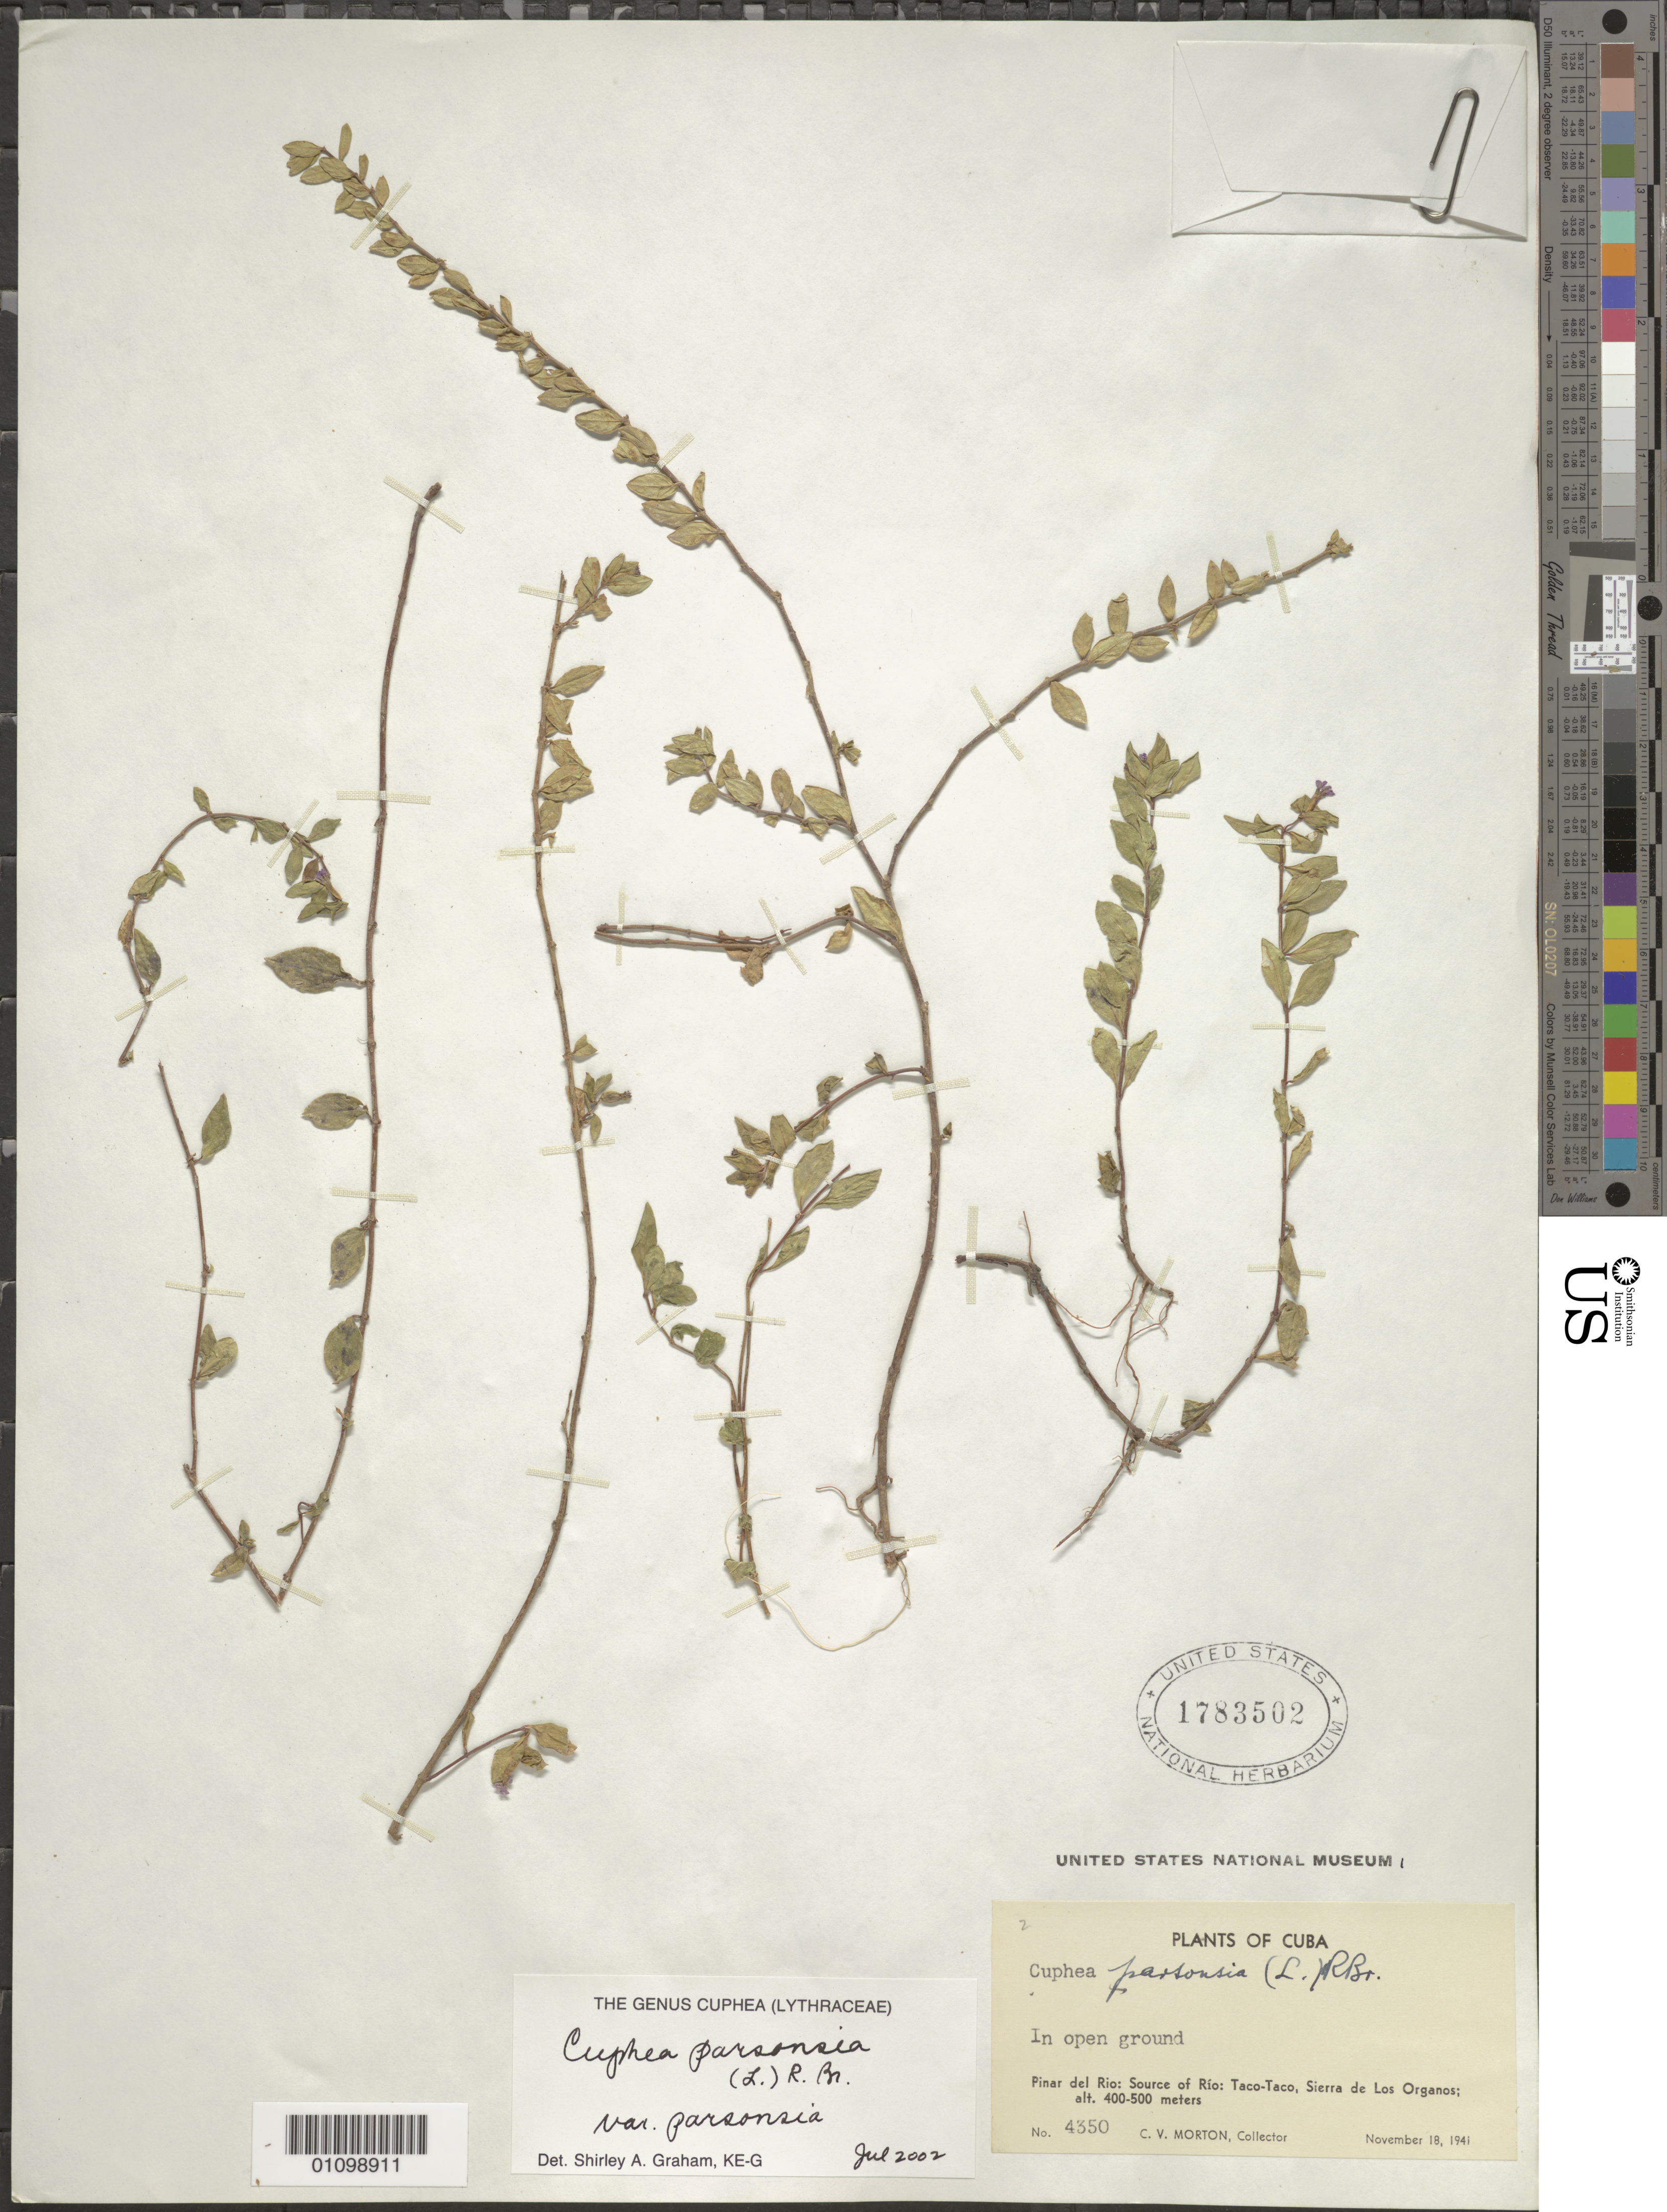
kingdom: Plantae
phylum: Tracheophyta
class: Magnoliopsida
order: Myrtales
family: Lythraceae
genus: Cuphea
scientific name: Cuphea parsonsia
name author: (L.) R. Br. ex Steud.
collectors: C. V. Morton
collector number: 4350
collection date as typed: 18 Nov 1941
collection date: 1941-11-18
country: Cuba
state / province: Pinar del Rio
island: Cuba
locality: Sources of Rio: Taco-Taco, Sierra de Los Organos In open ground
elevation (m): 400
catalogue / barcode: US 1783502